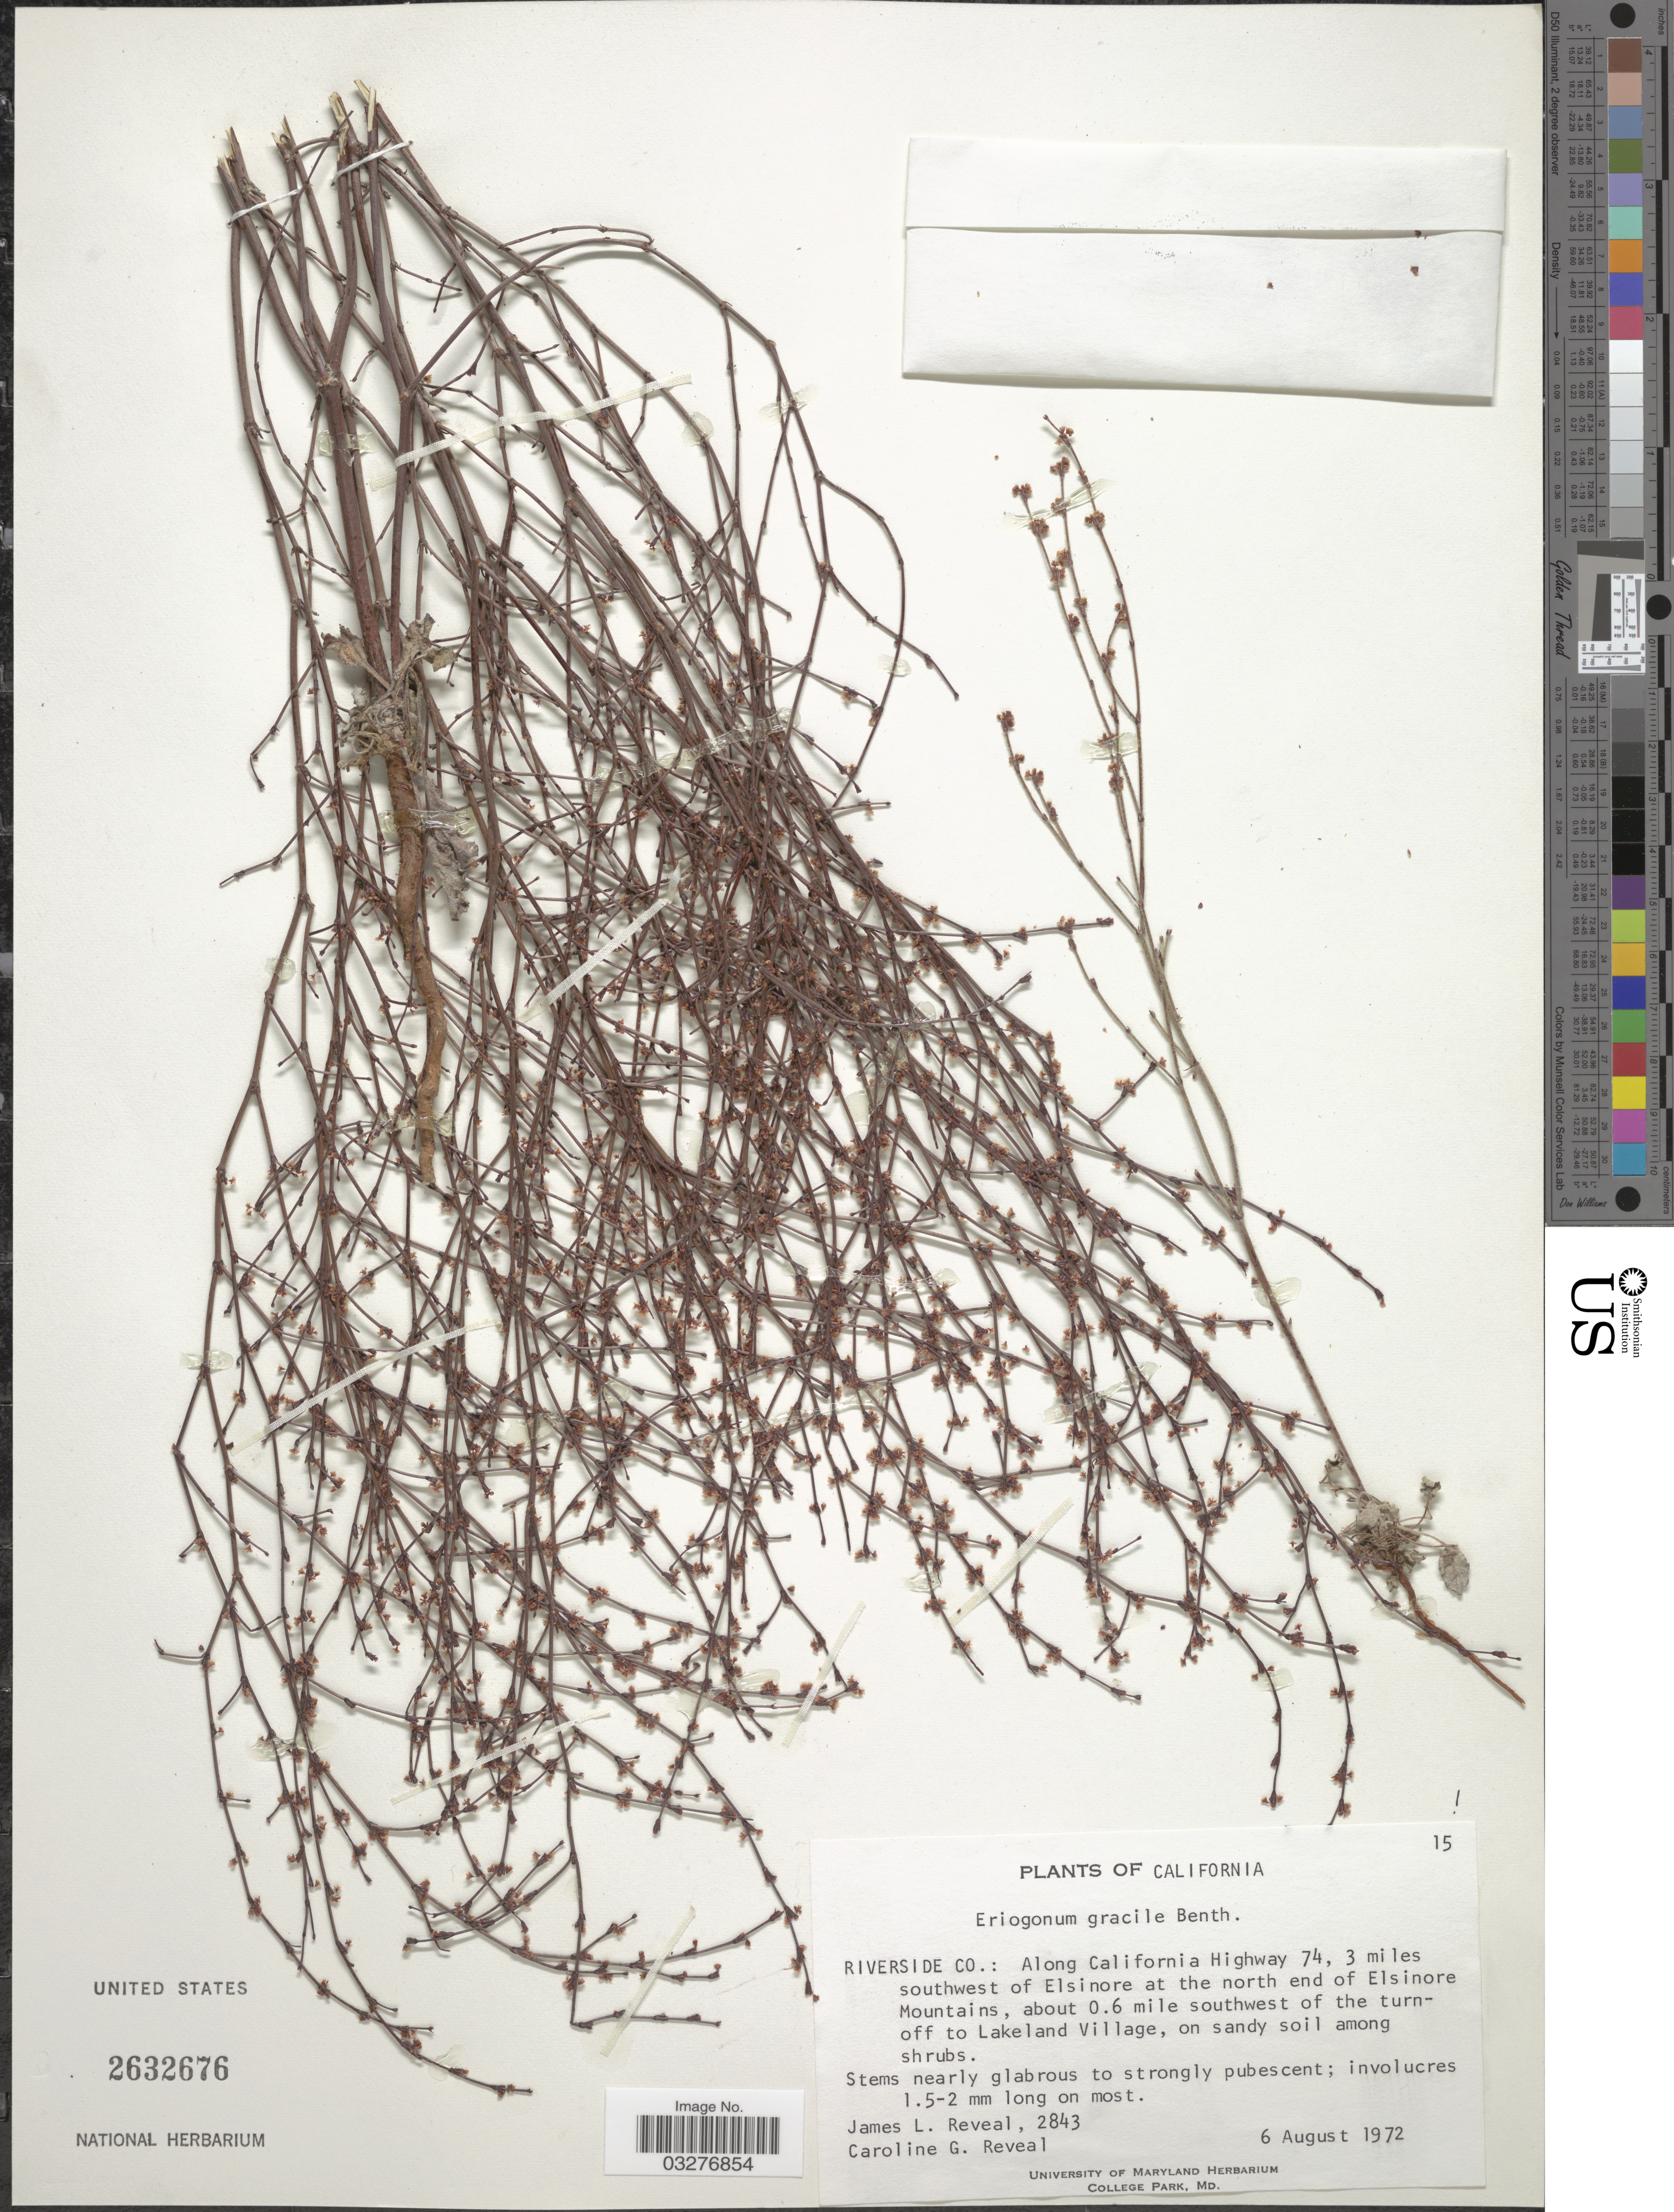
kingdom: Plantae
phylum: Tracheophyta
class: Magnoliopsida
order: Caryophyllales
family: Polygonaceae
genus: Eriogonum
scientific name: Eriogonum gracile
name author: Benth.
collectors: J. L. Reveal & C. G. Reveal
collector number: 2843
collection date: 1972-08-06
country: United States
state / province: California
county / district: Riverside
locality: Riverside Co.: Along California Highway 74, 3 miles southwest of Elsinore at the north end of Elsinore Mountains, about 0.6 mile southwest of the turnoff to Lakeland Village.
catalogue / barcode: US 2632676